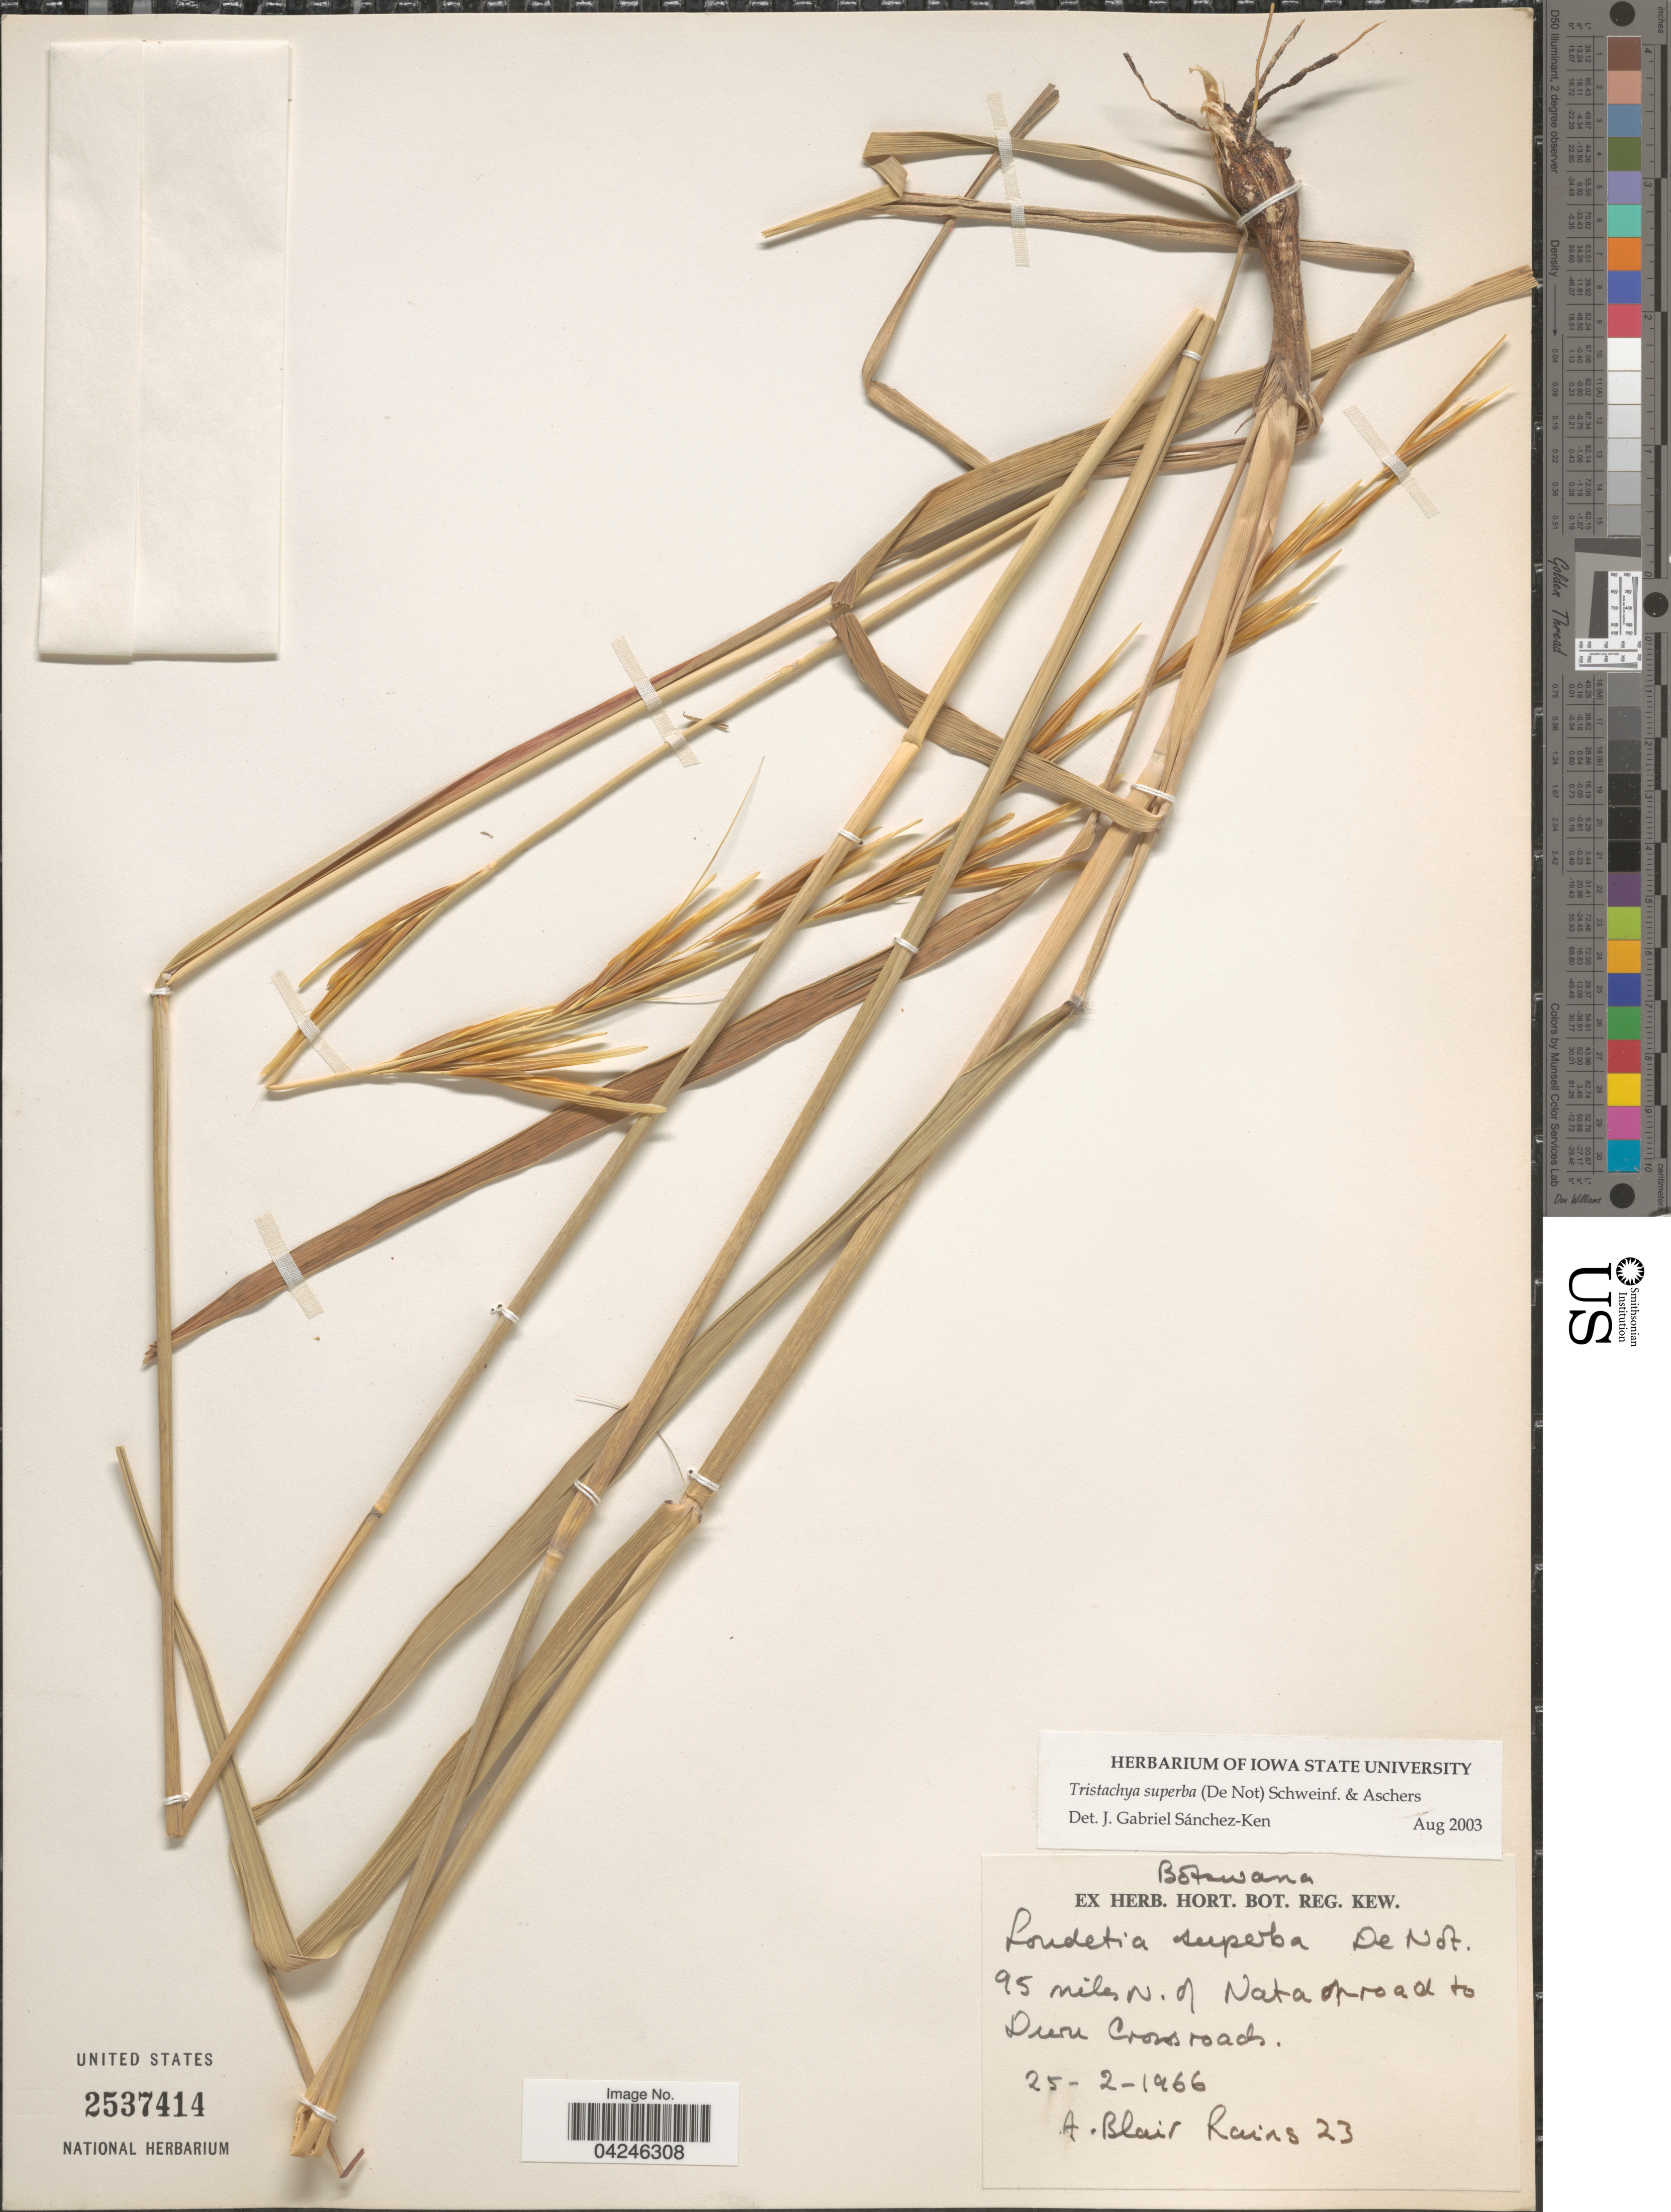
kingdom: Plantae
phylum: Tracheophyta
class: Liliopsida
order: Poales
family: Poaceae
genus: Tristachya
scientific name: Tristachya superba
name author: (De Not.) Schweinf. & Asch.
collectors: A. Rains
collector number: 23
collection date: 1966-02-25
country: Botswana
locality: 95 miles N. of Nata on road to Duru Crossroads.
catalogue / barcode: US 2537414